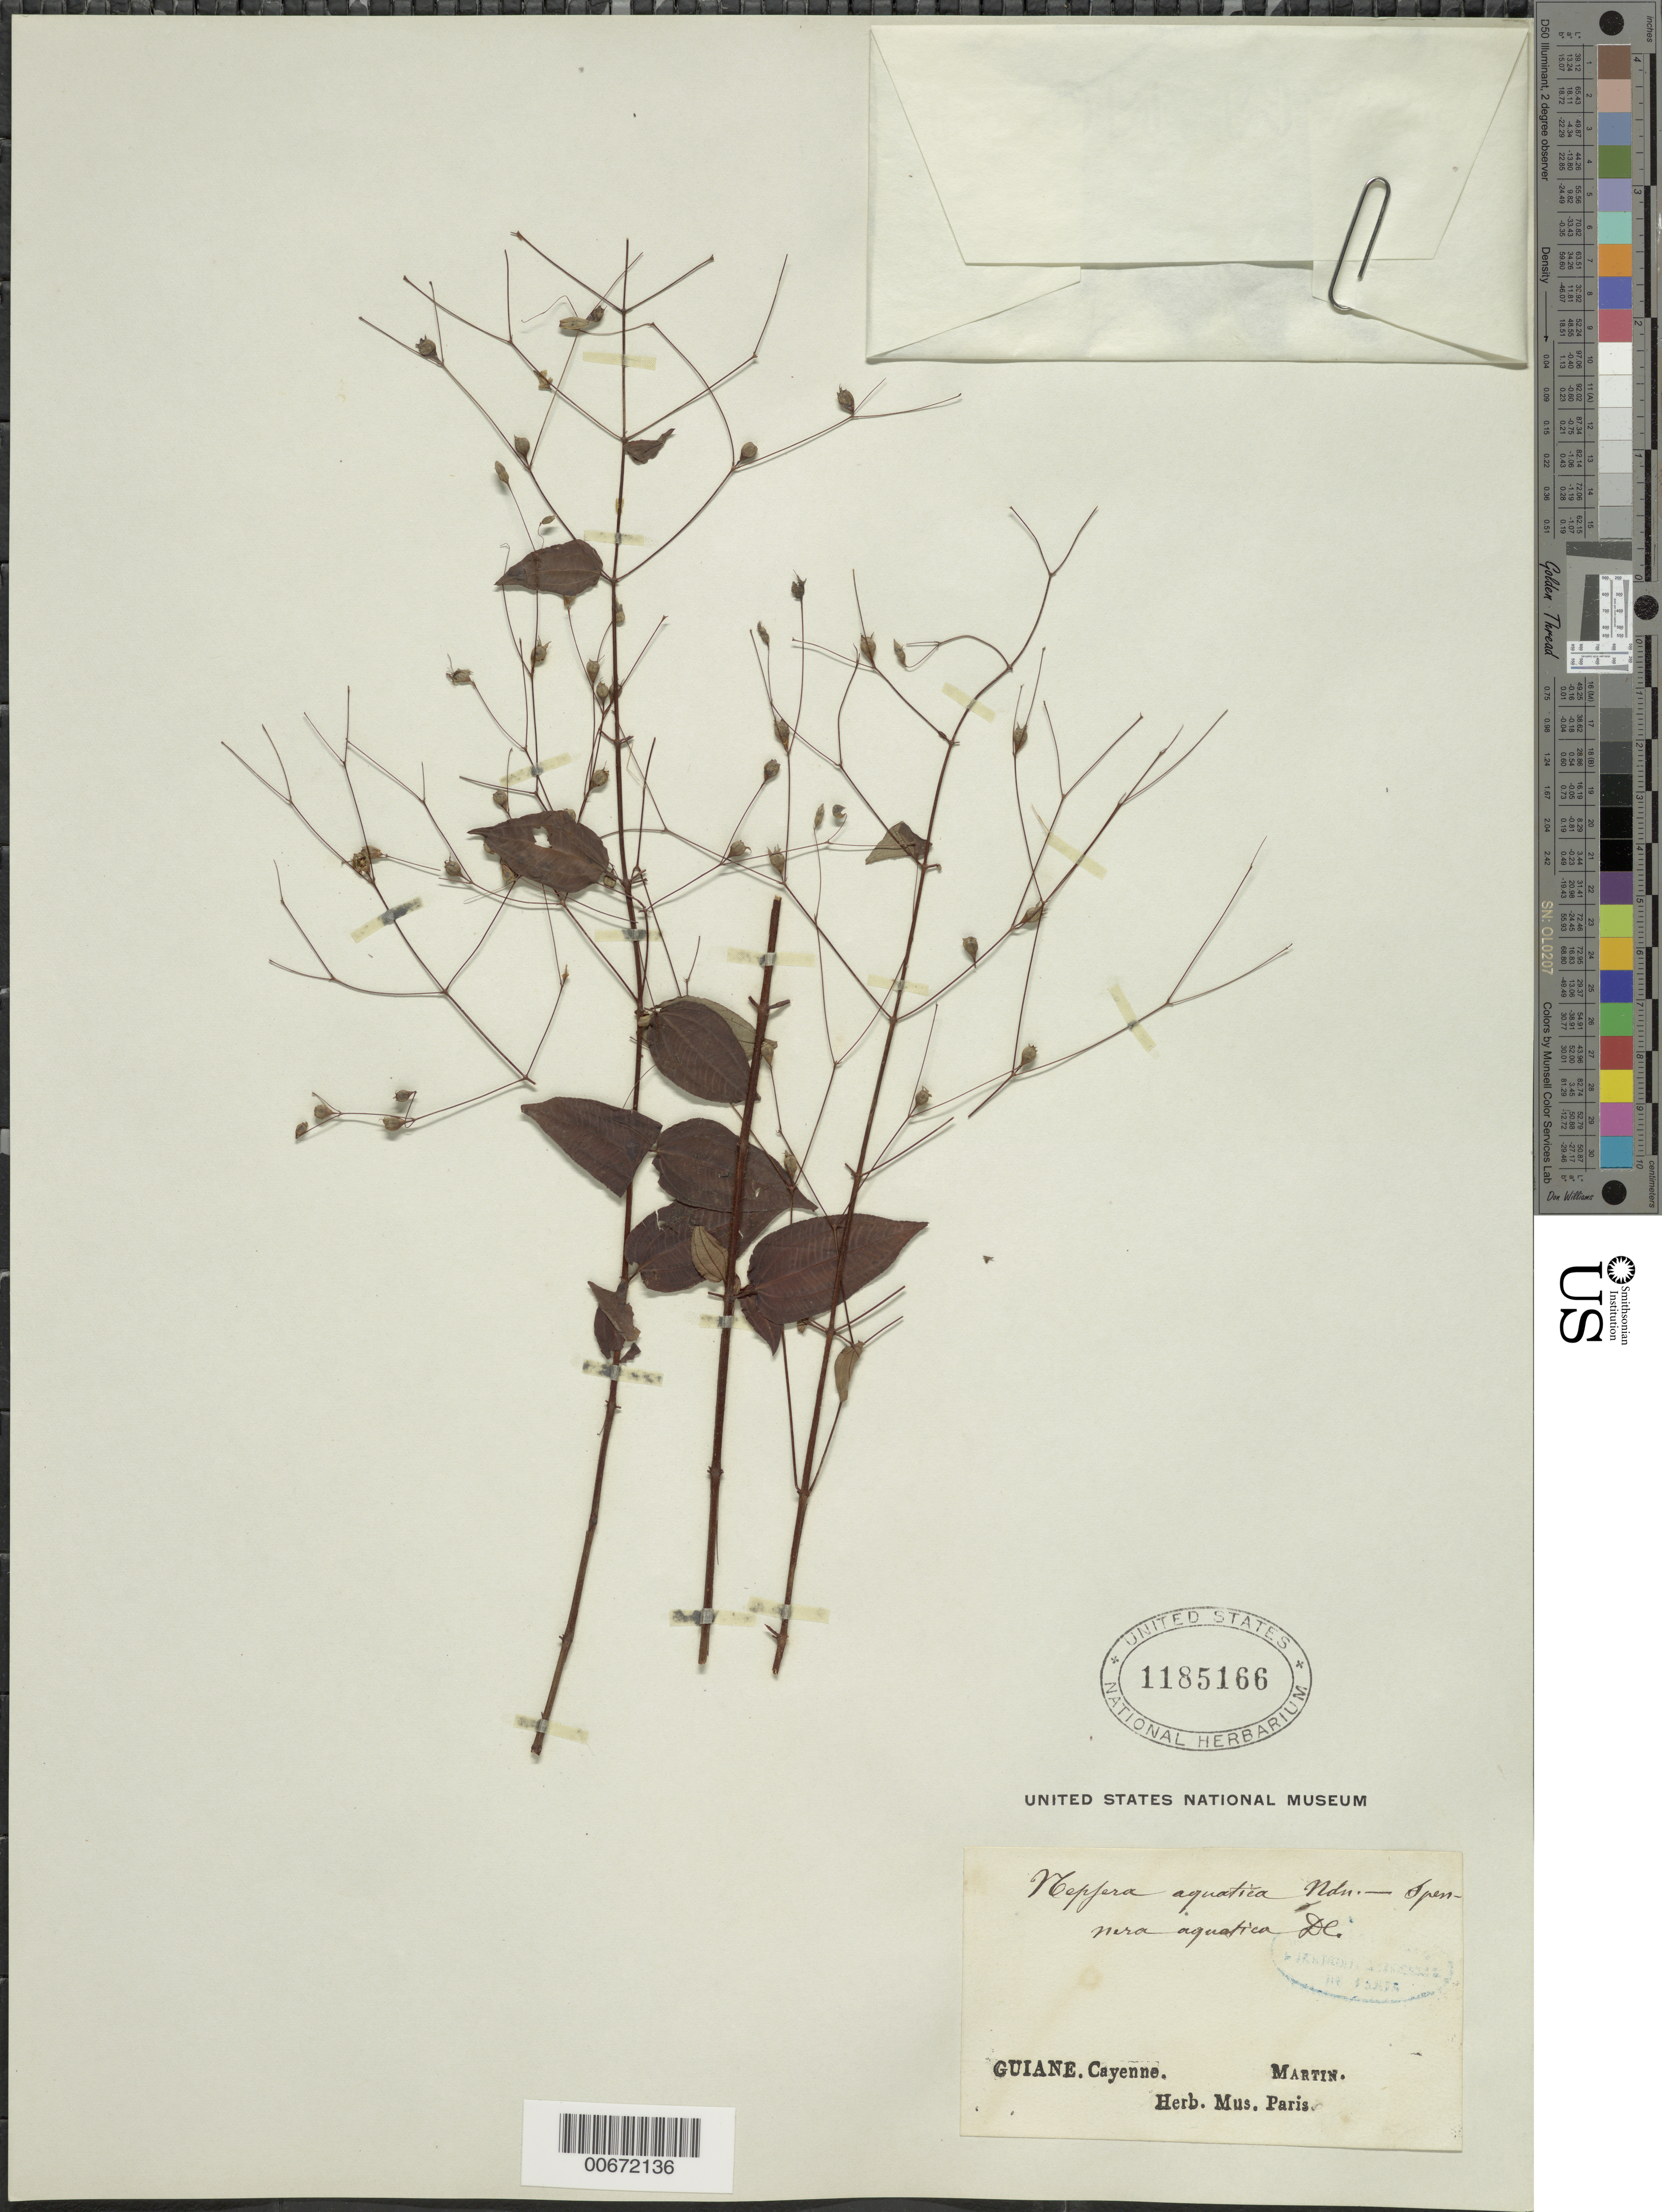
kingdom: Plantae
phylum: Tracheophyta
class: Magnoliopsida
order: Myrtales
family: Melastomataceae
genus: Nepsera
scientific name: Nepsera aquatica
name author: (Aubl.) Naudin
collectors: J. Martin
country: French Guiana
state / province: Cayenne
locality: Cayenne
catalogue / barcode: US 1185166